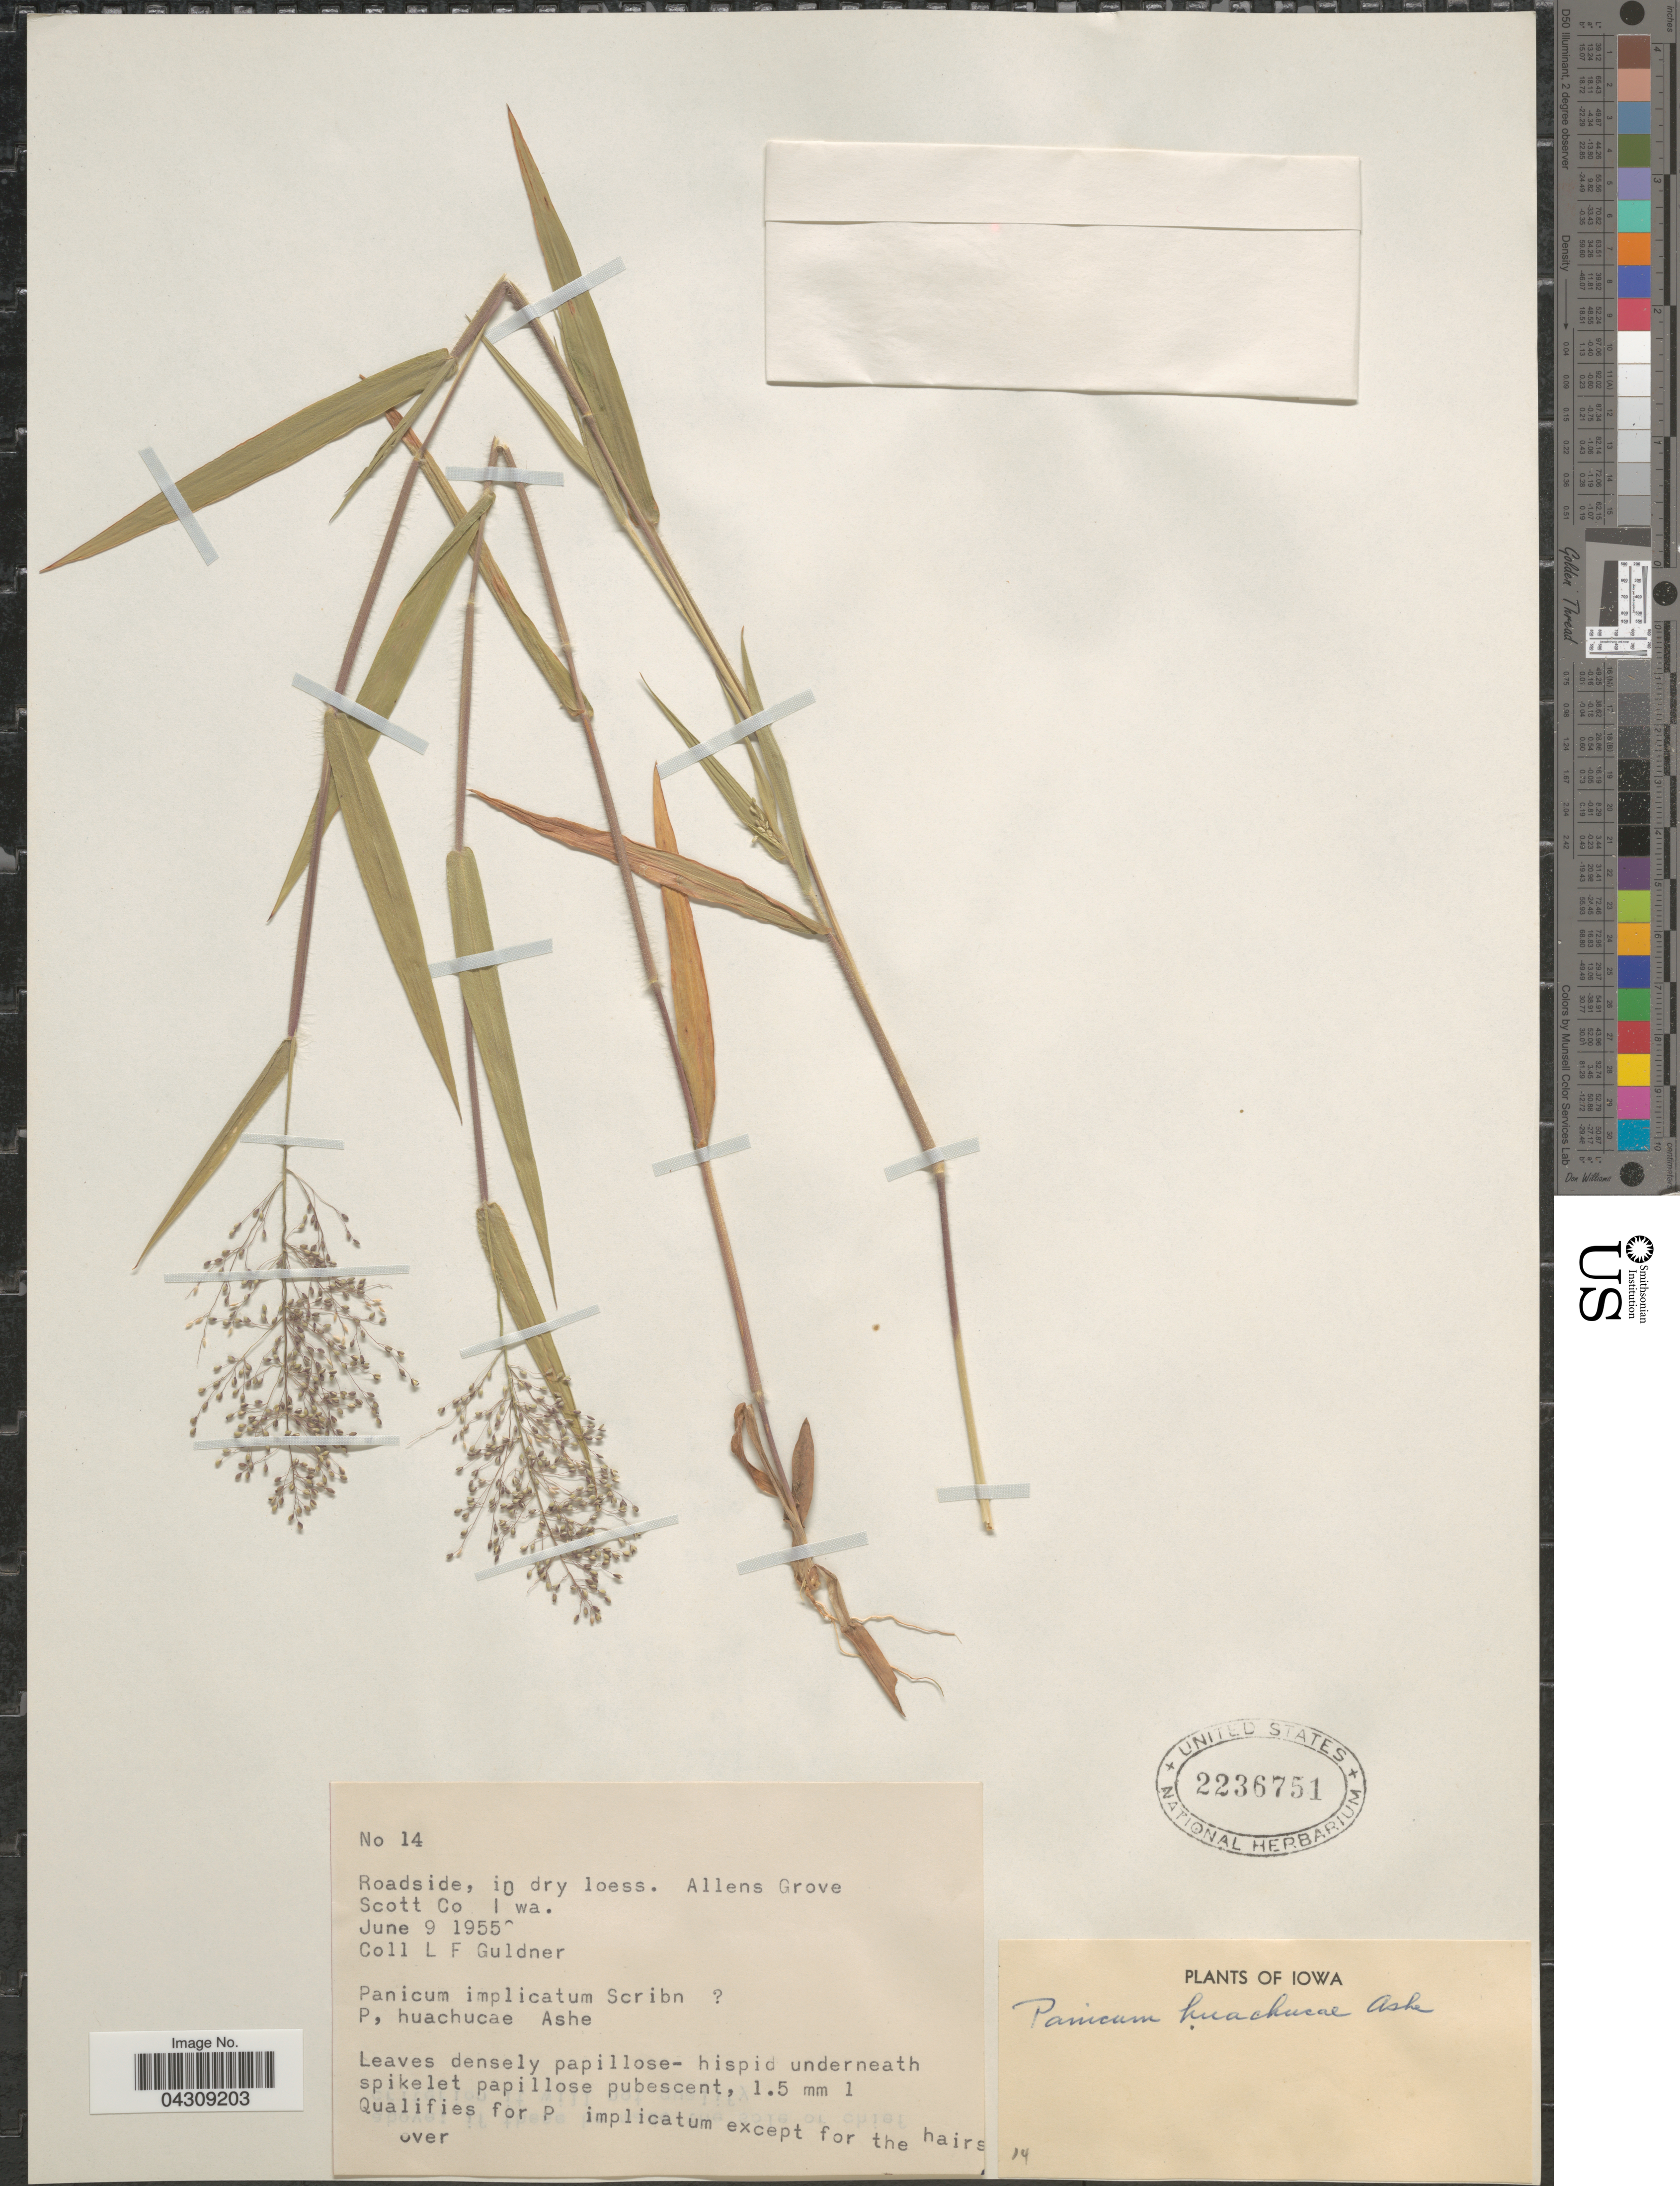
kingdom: Plantae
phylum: Tracheophyta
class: Liliopsida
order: Poales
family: Poaceae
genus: Dichanthelium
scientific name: Dichanthelium acuminatum var. acuminatum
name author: (Sw.) Gould & C.A. Clark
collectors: L. Guldner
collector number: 14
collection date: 1955-06-09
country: United States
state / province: Iowa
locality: Roadside, in dry loess. Allens Grove Scott Co.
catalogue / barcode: US 2236751